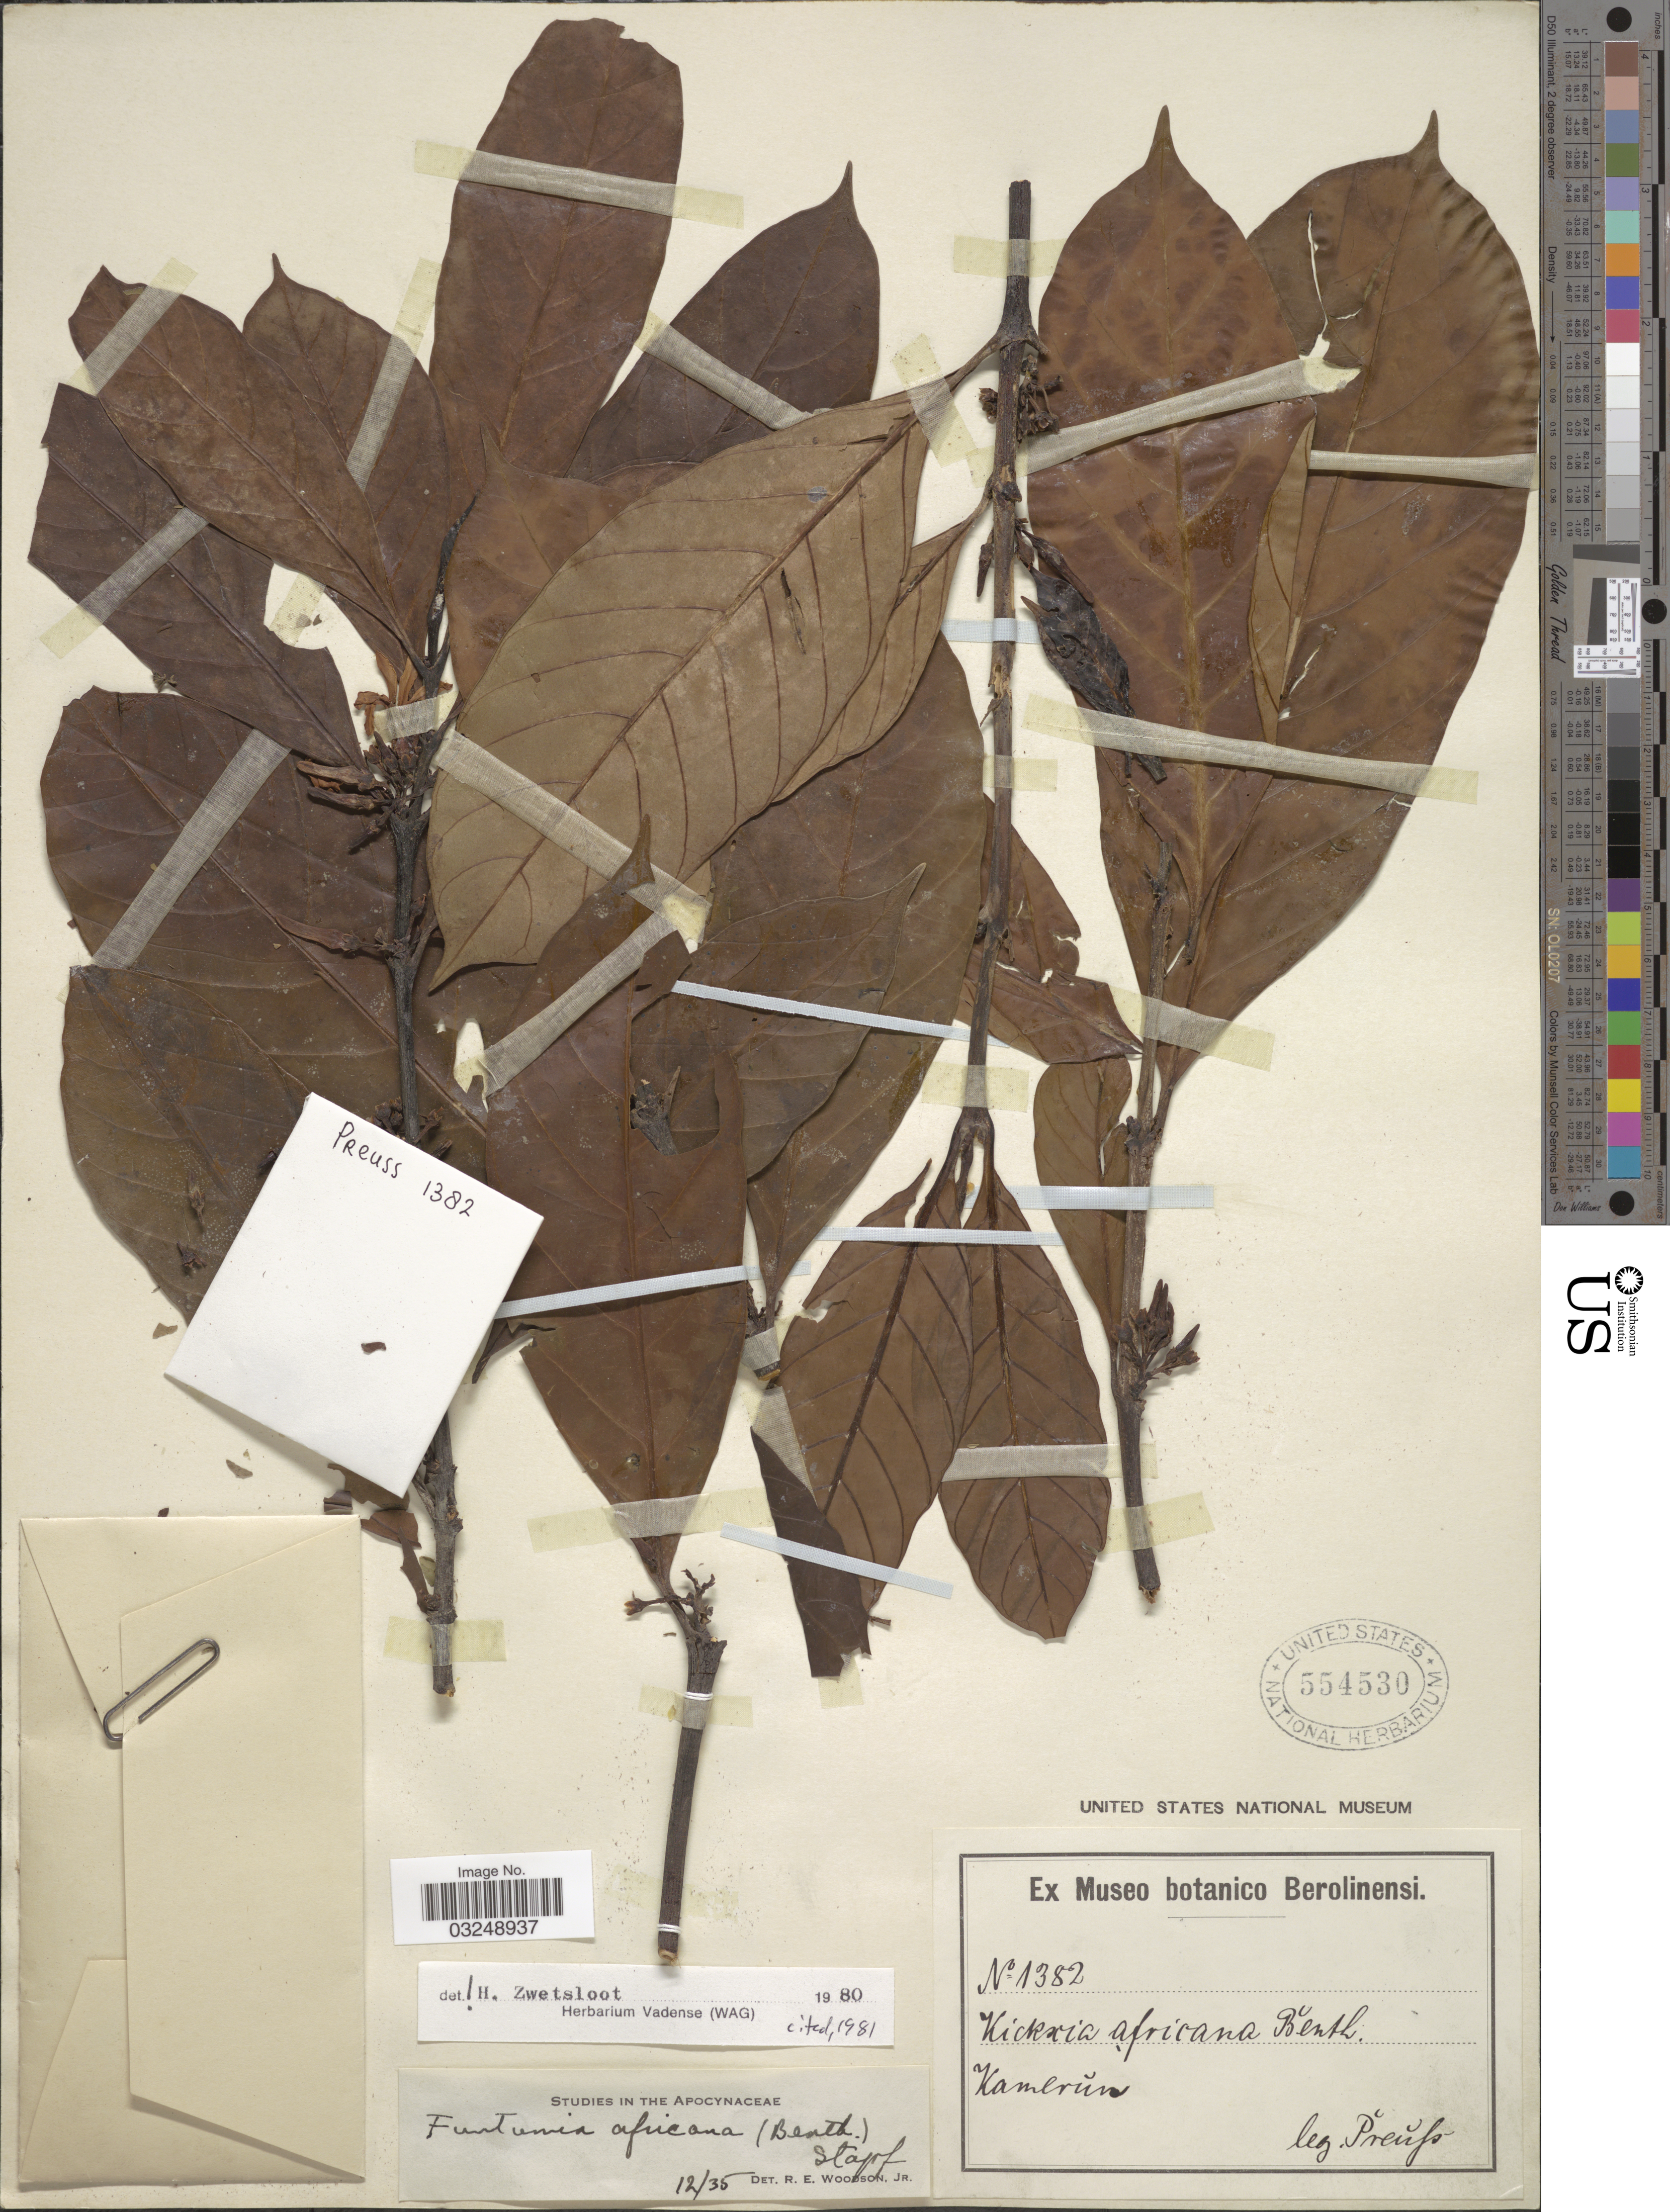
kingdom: Plantae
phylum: Tracheophyta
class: Magnoliopsida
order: Gentianales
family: Apocynaceae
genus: Funtumia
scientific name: Funtumia africana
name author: (Benth.) Stapf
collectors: C. Preuss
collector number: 1382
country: Cameroon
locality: Kamerun.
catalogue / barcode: US 554530